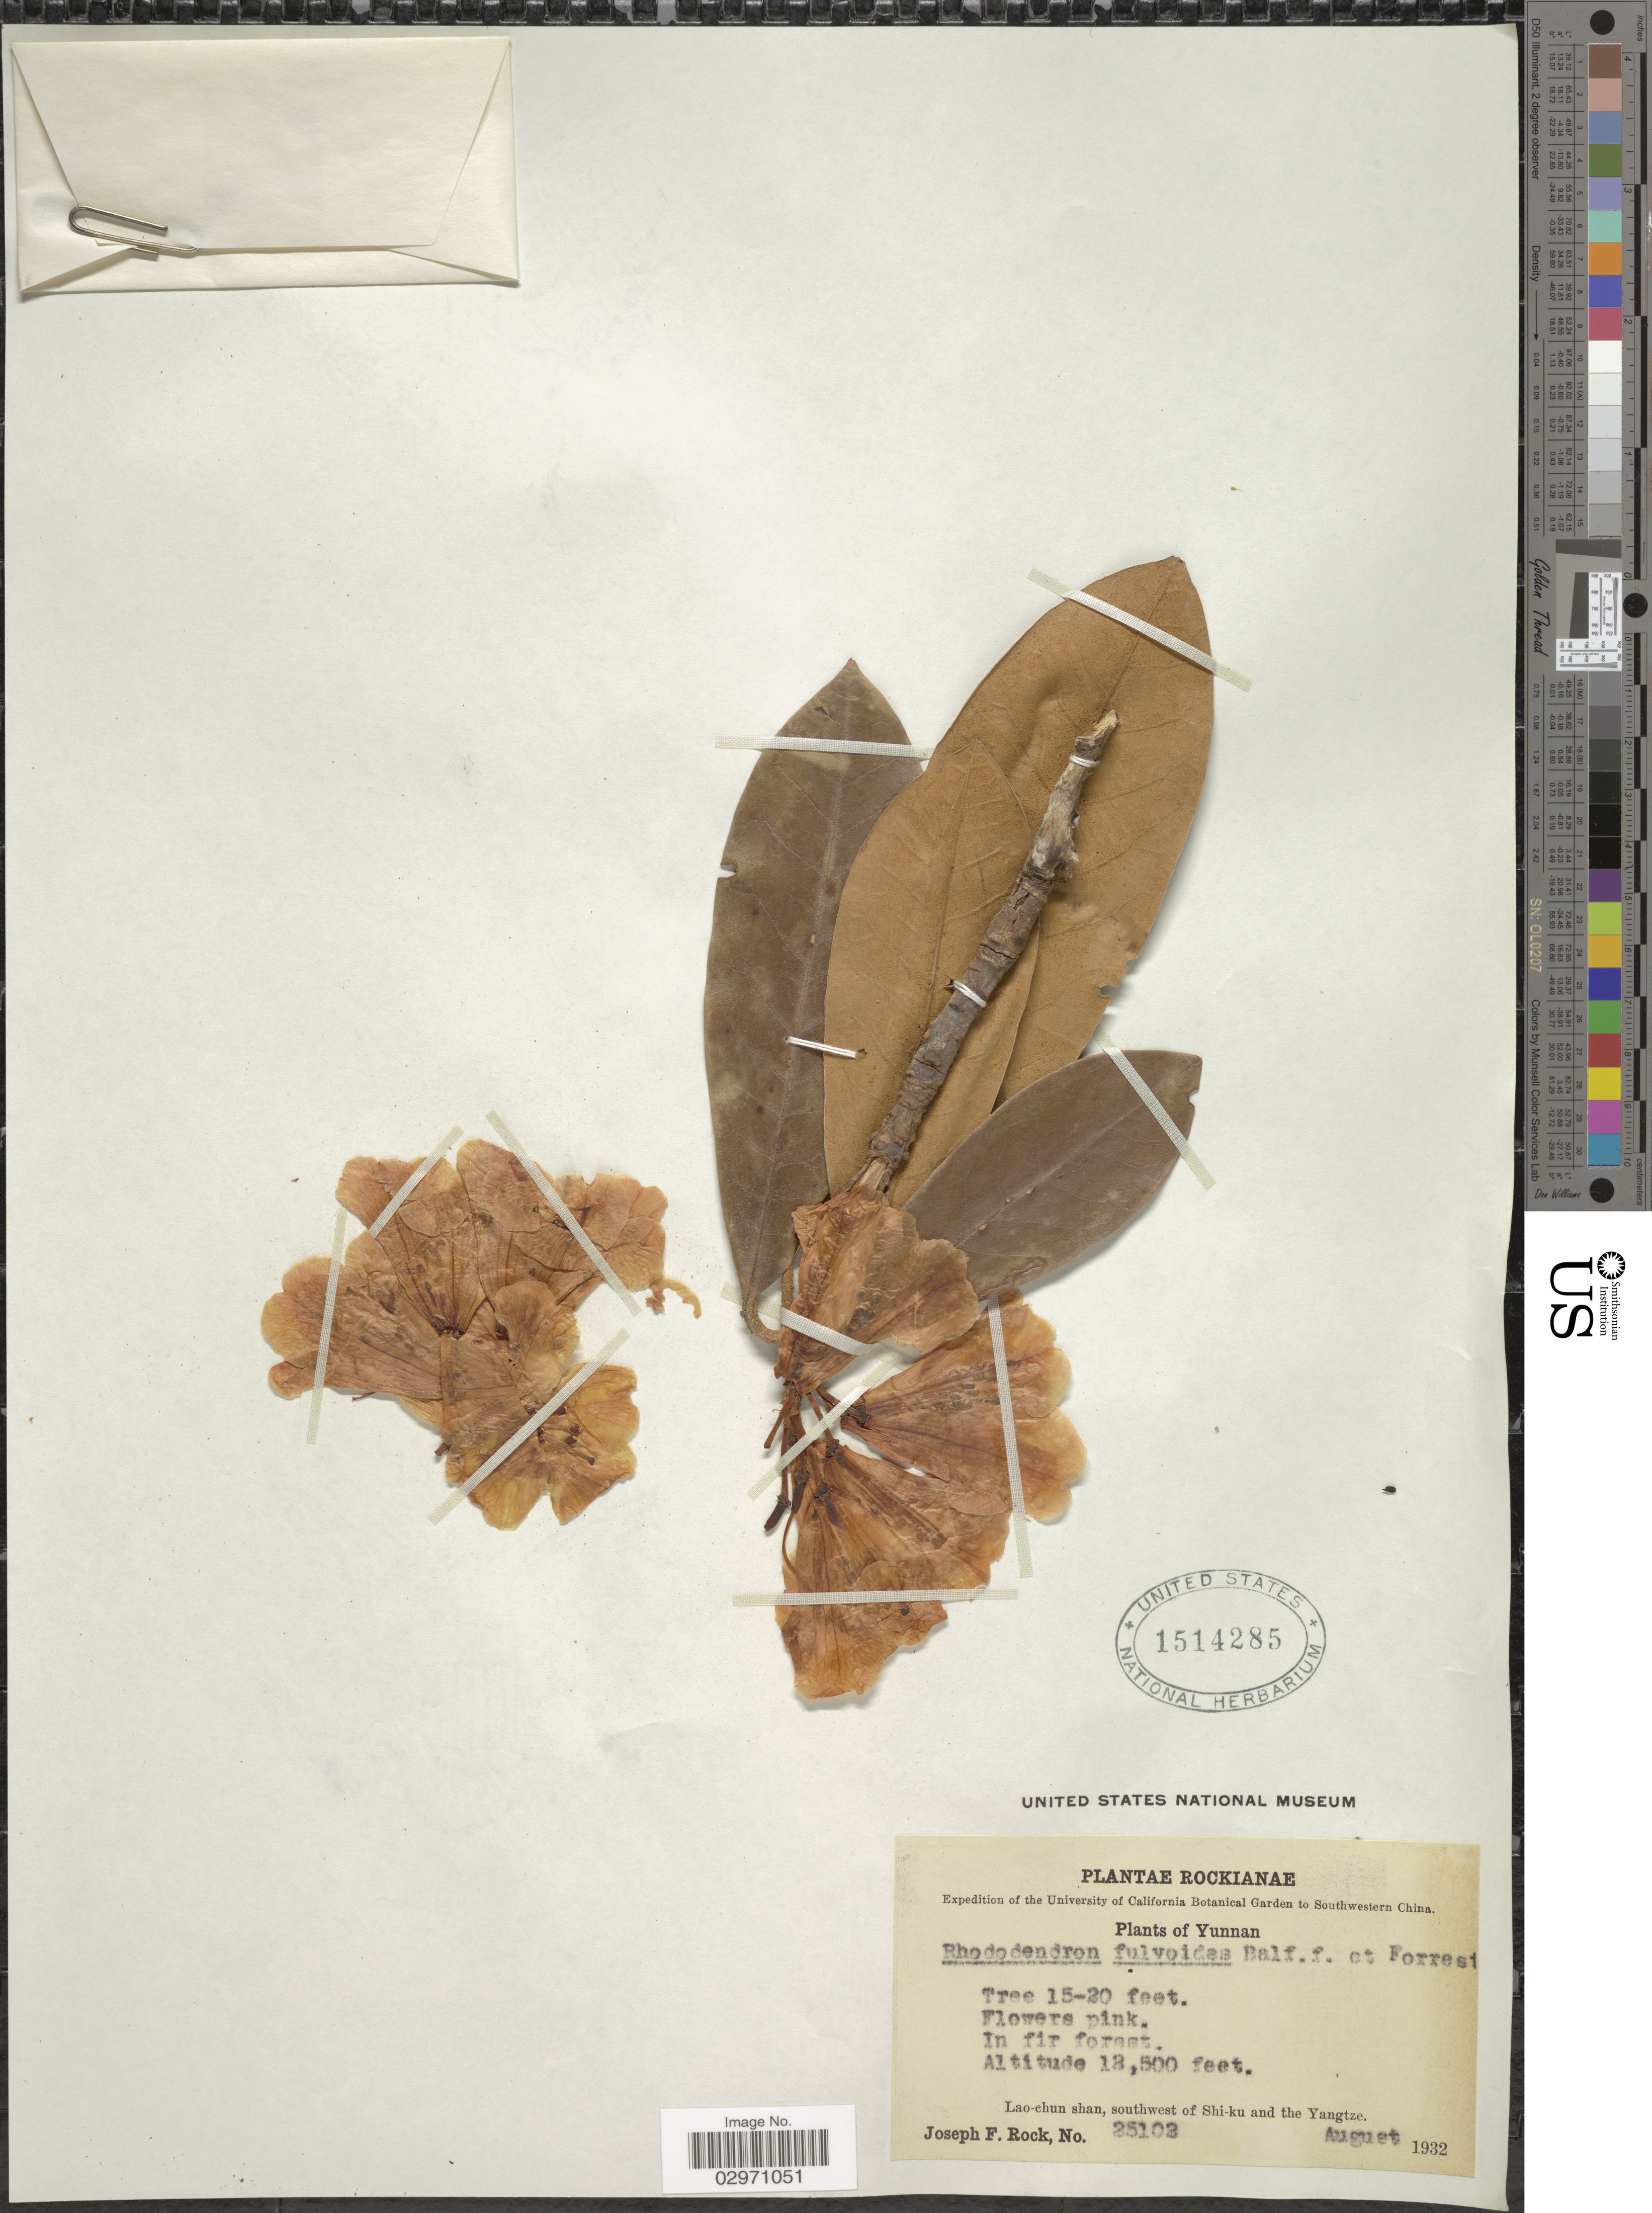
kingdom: Plantae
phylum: Tracheophyta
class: Magnoliopsida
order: Ericales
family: Ericaceae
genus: Rhododendron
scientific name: Rhododendron fulvoides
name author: Balf. f. & Forrest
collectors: J. F. Rock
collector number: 25102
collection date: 1932-08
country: China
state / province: Yunnan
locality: Southwestern China. Lao-chun shan, southwest of Shi-ku and the Yangtze.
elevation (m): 3810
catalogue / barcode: US 1514285